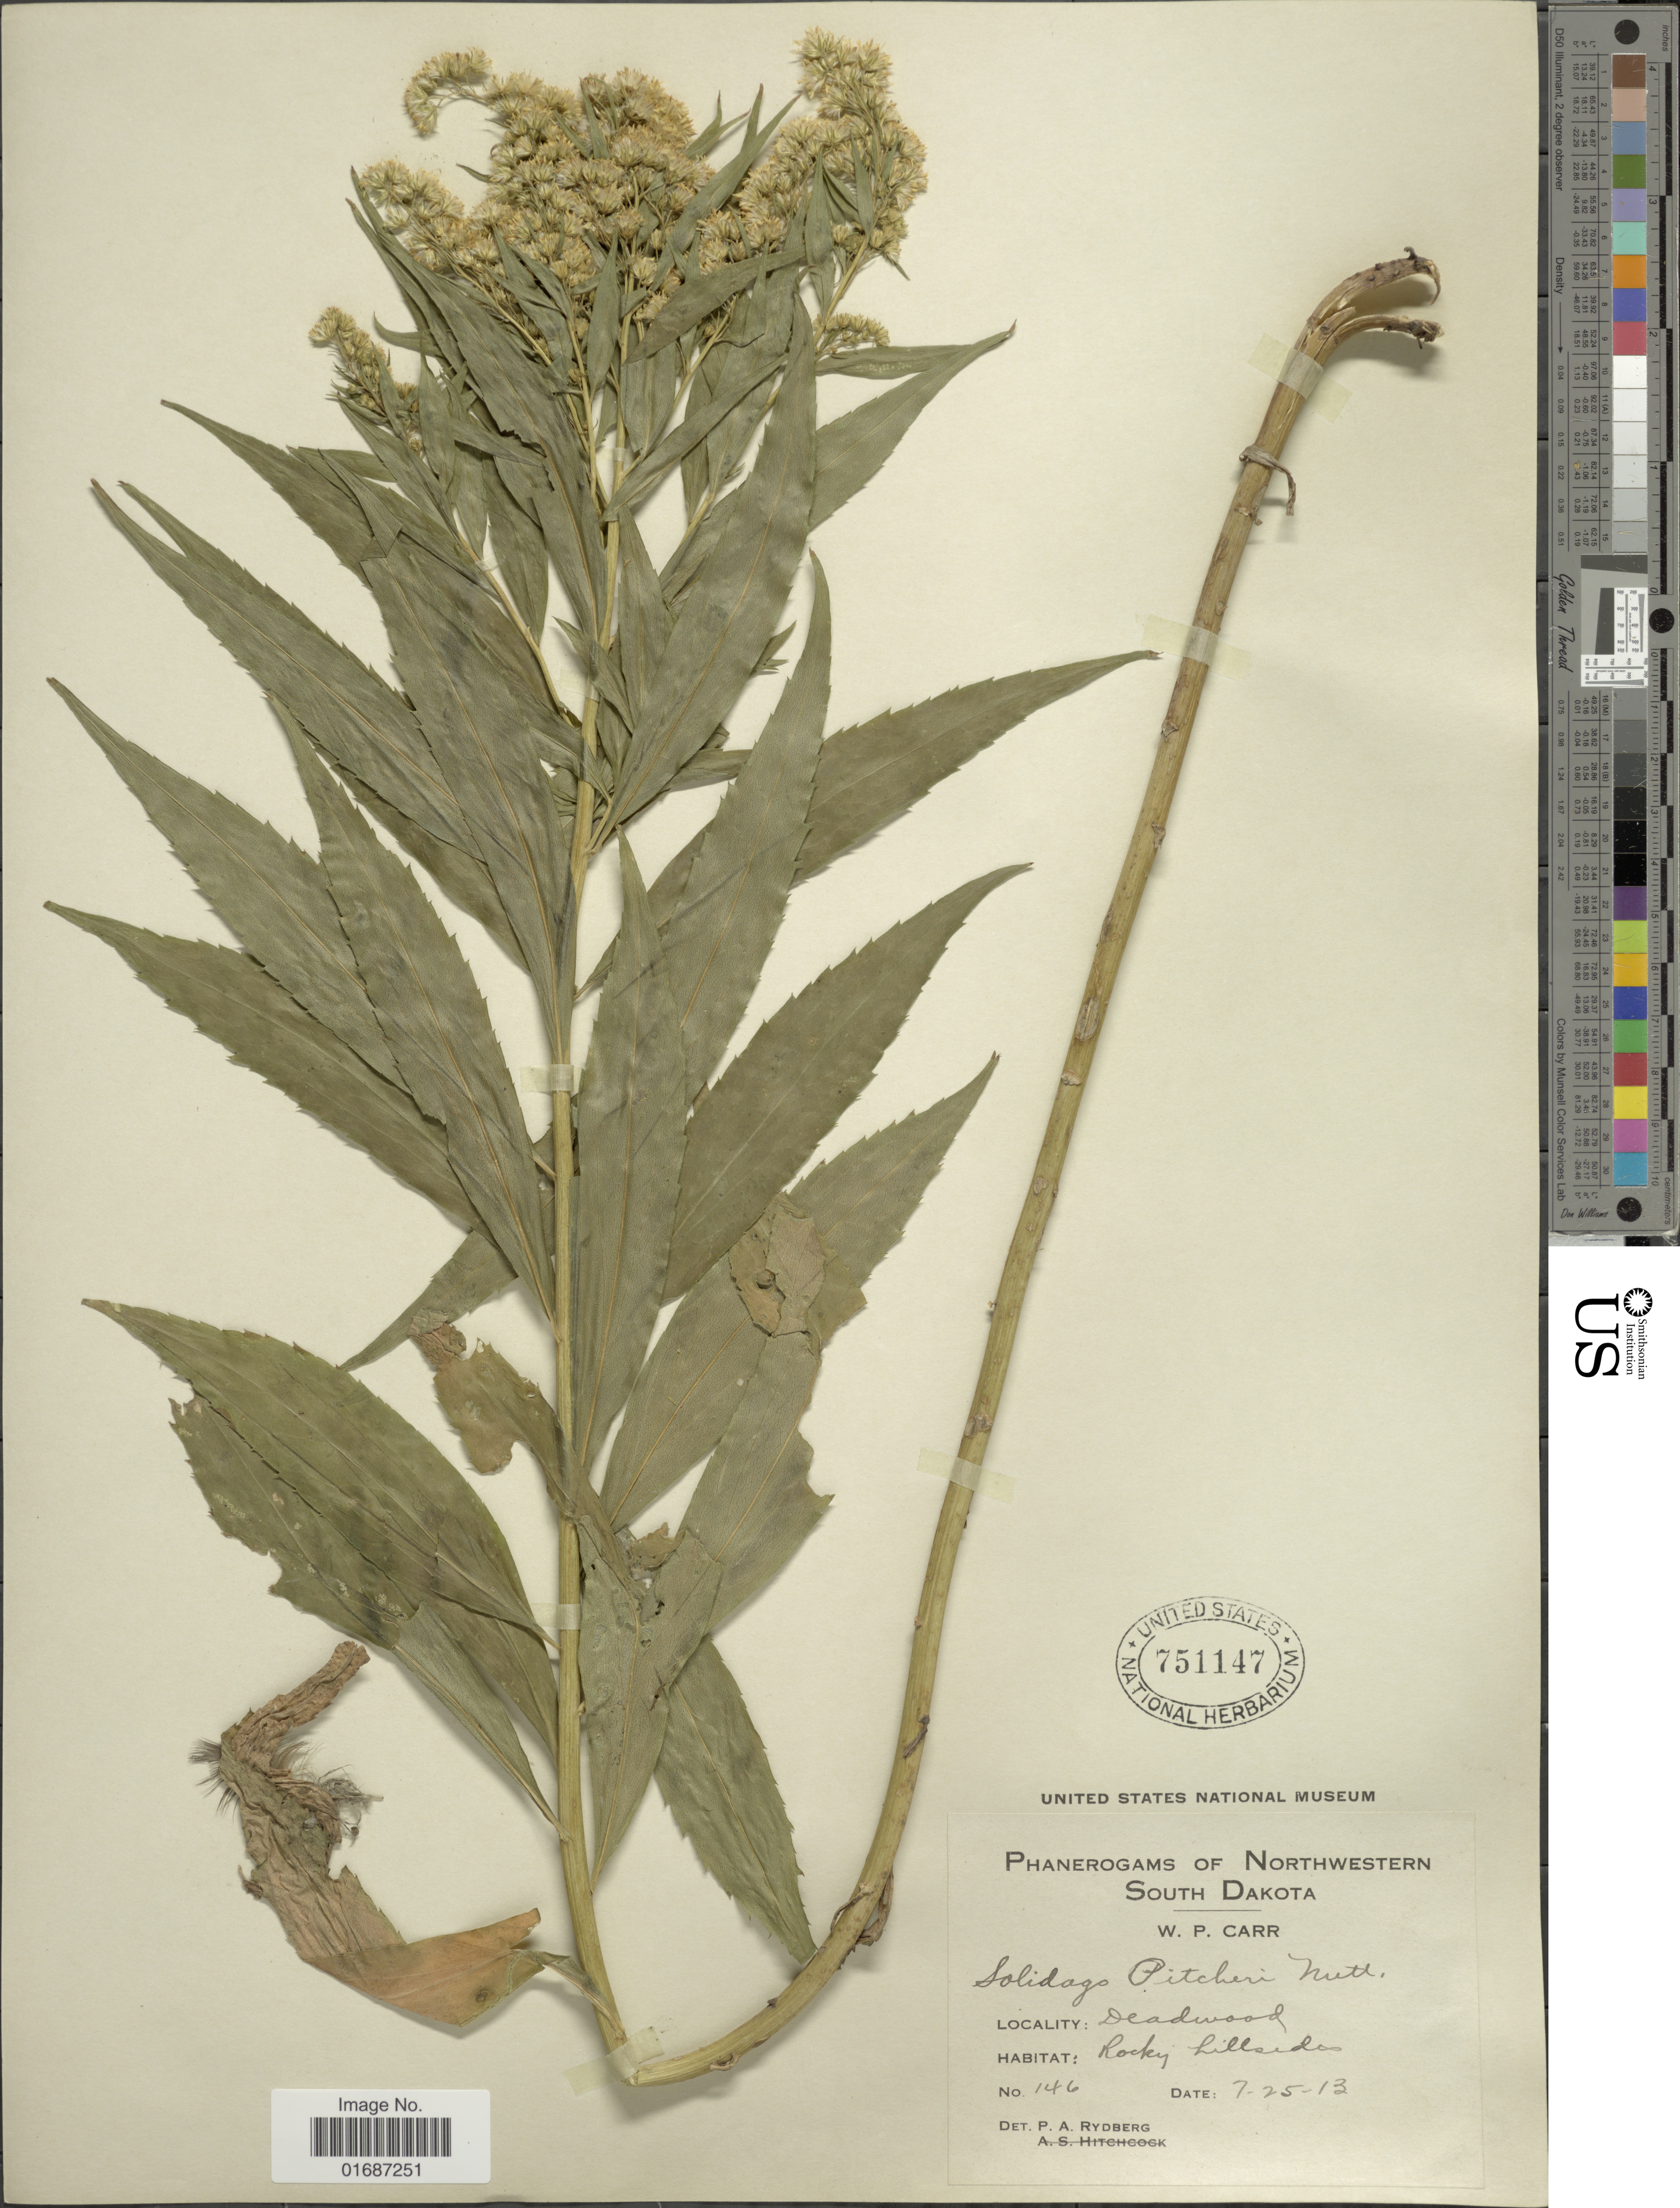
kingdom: Plantae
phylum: Tracheophyta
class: Magnoliopsida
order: Asterales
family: Asteraceae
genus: Solidago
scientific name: Solidago gigantea var. leiophylla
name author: Fernald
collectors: W. Carr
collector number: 146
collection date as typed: Transcribed d/m/y: 25/7/13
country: United States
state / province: South Dakota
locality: Northwestern South Dakota, Deadwood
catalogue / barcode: US 751147